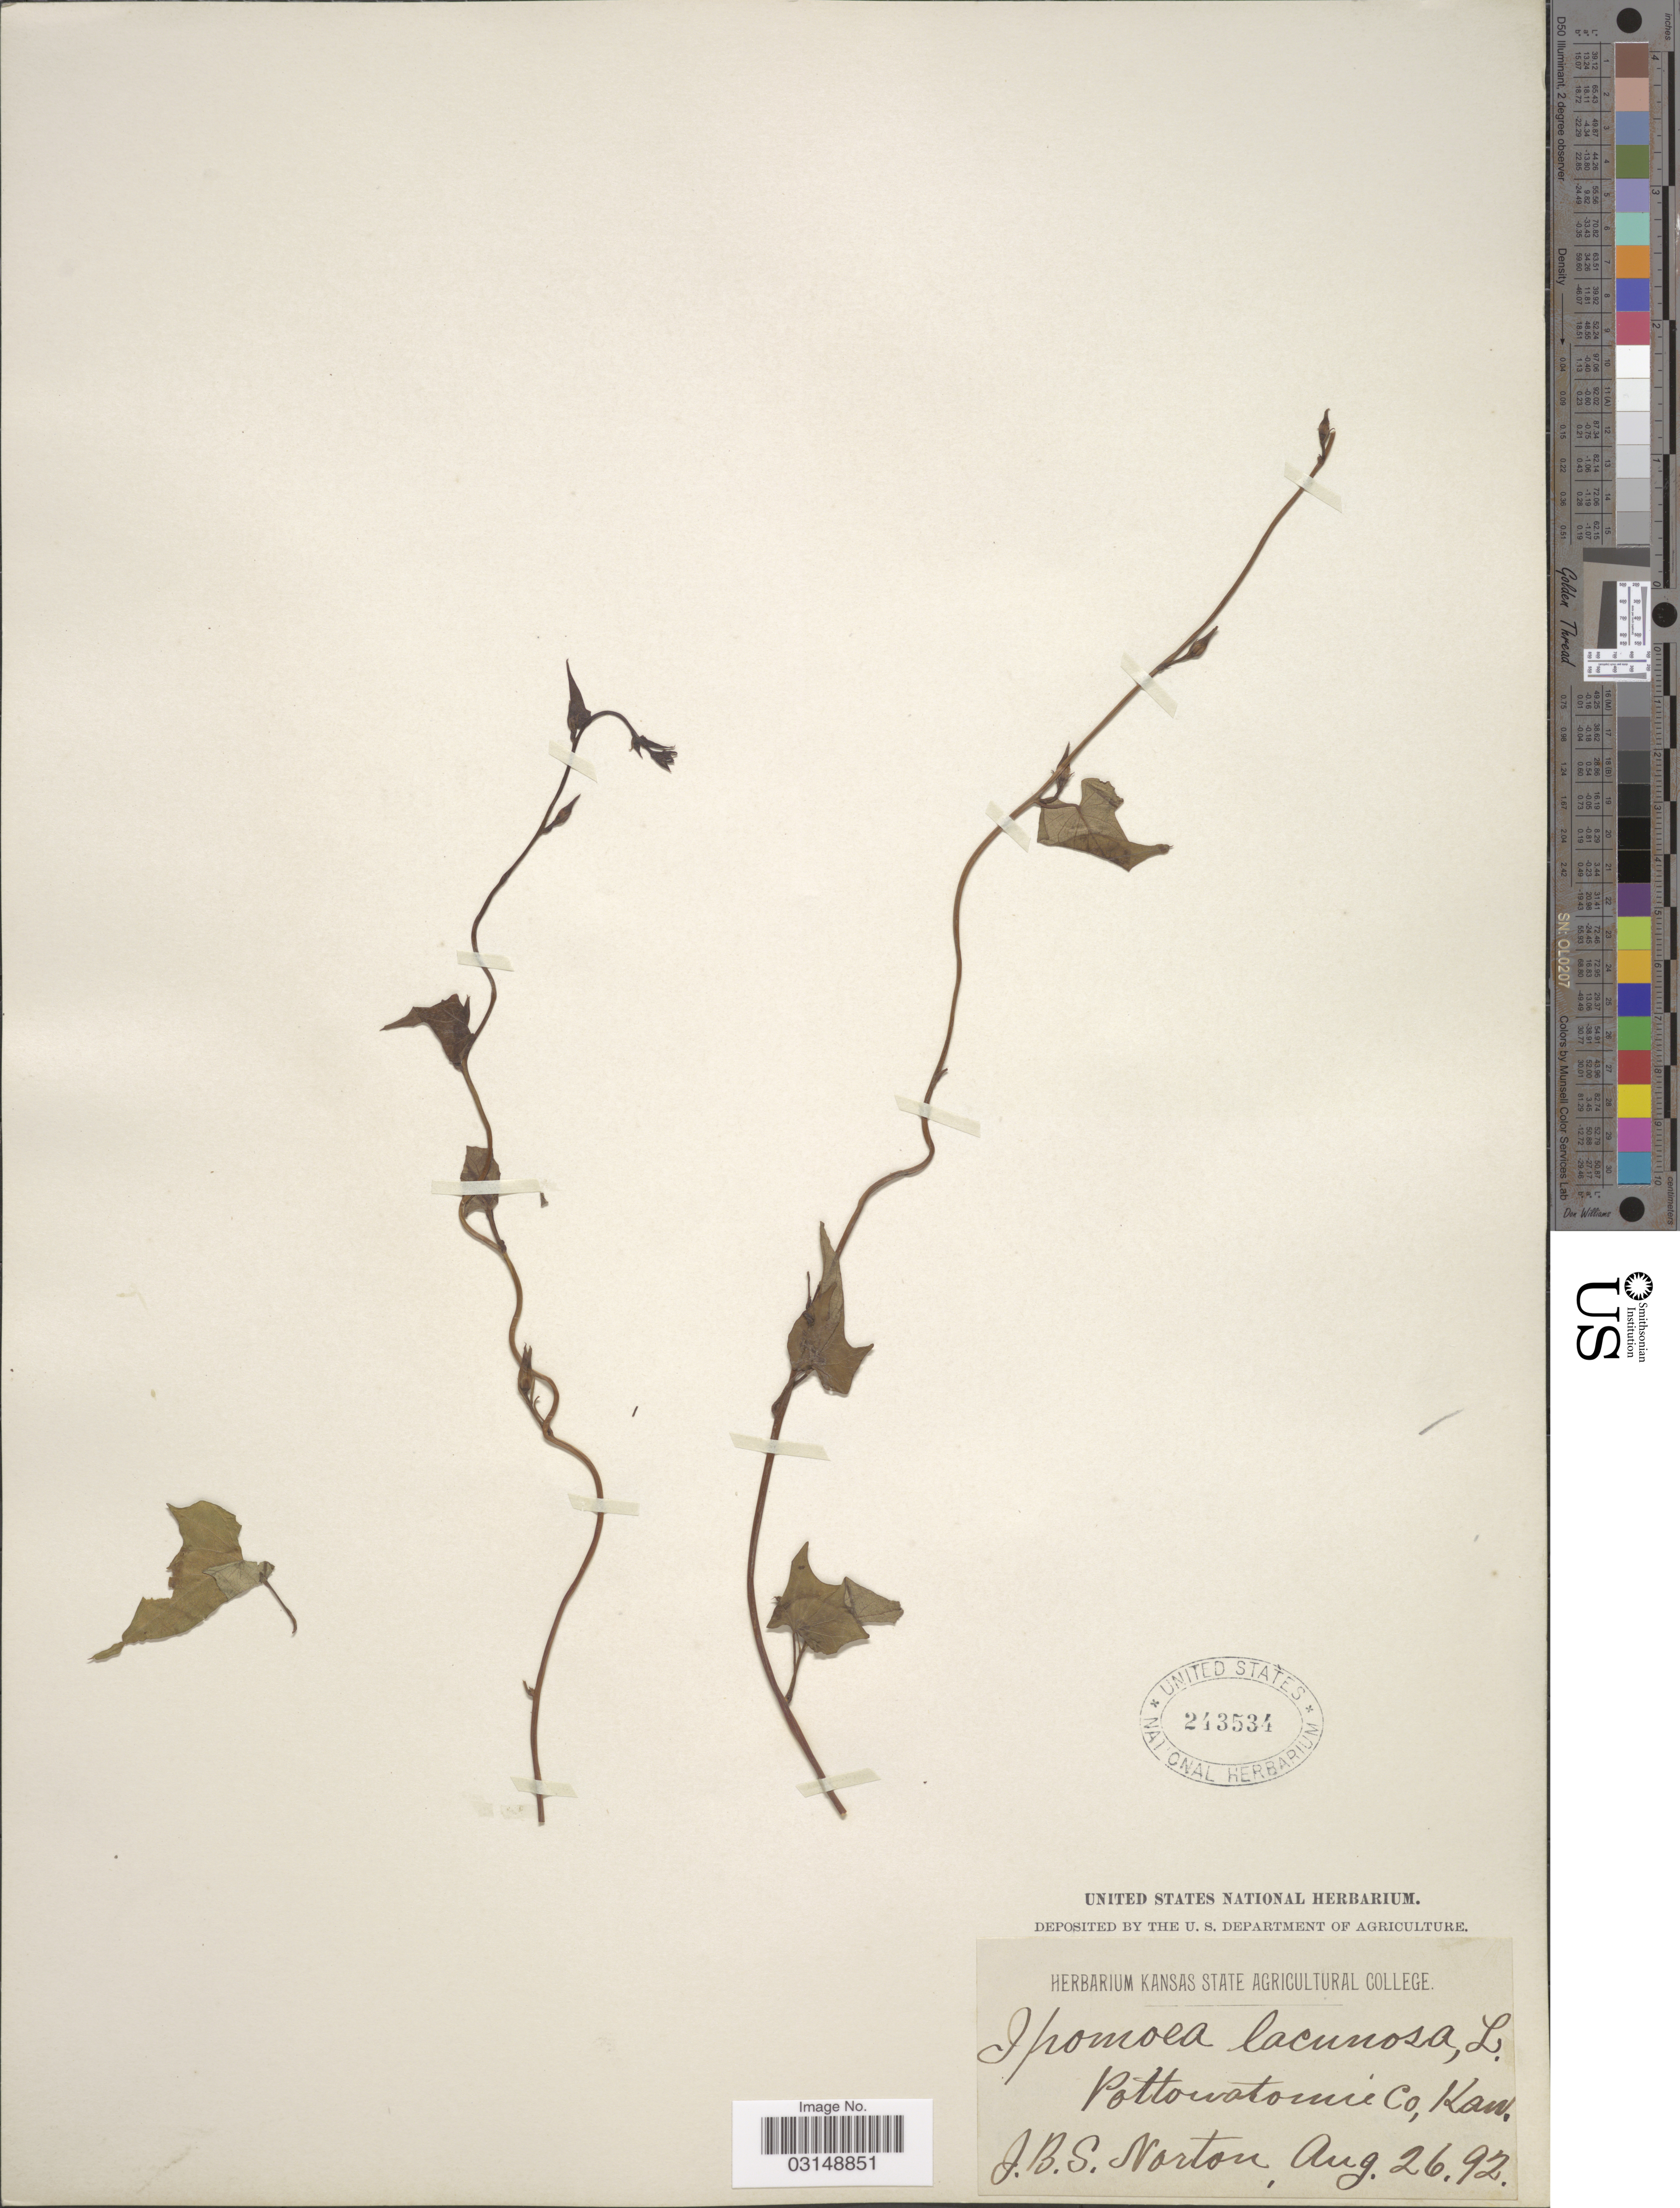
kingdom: Plantae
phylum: Tracheophyta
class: Magnoliopsida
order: Solanales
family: Convolvulaceae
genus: Ipomoea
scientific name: Ipomoea lacunosa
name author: L.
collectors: J. B. S. Norton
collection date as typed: Transcribed d/m/y: 26/8/92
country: United States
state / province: Kansas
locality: Pottowatomie Co.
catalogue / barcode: US 243534